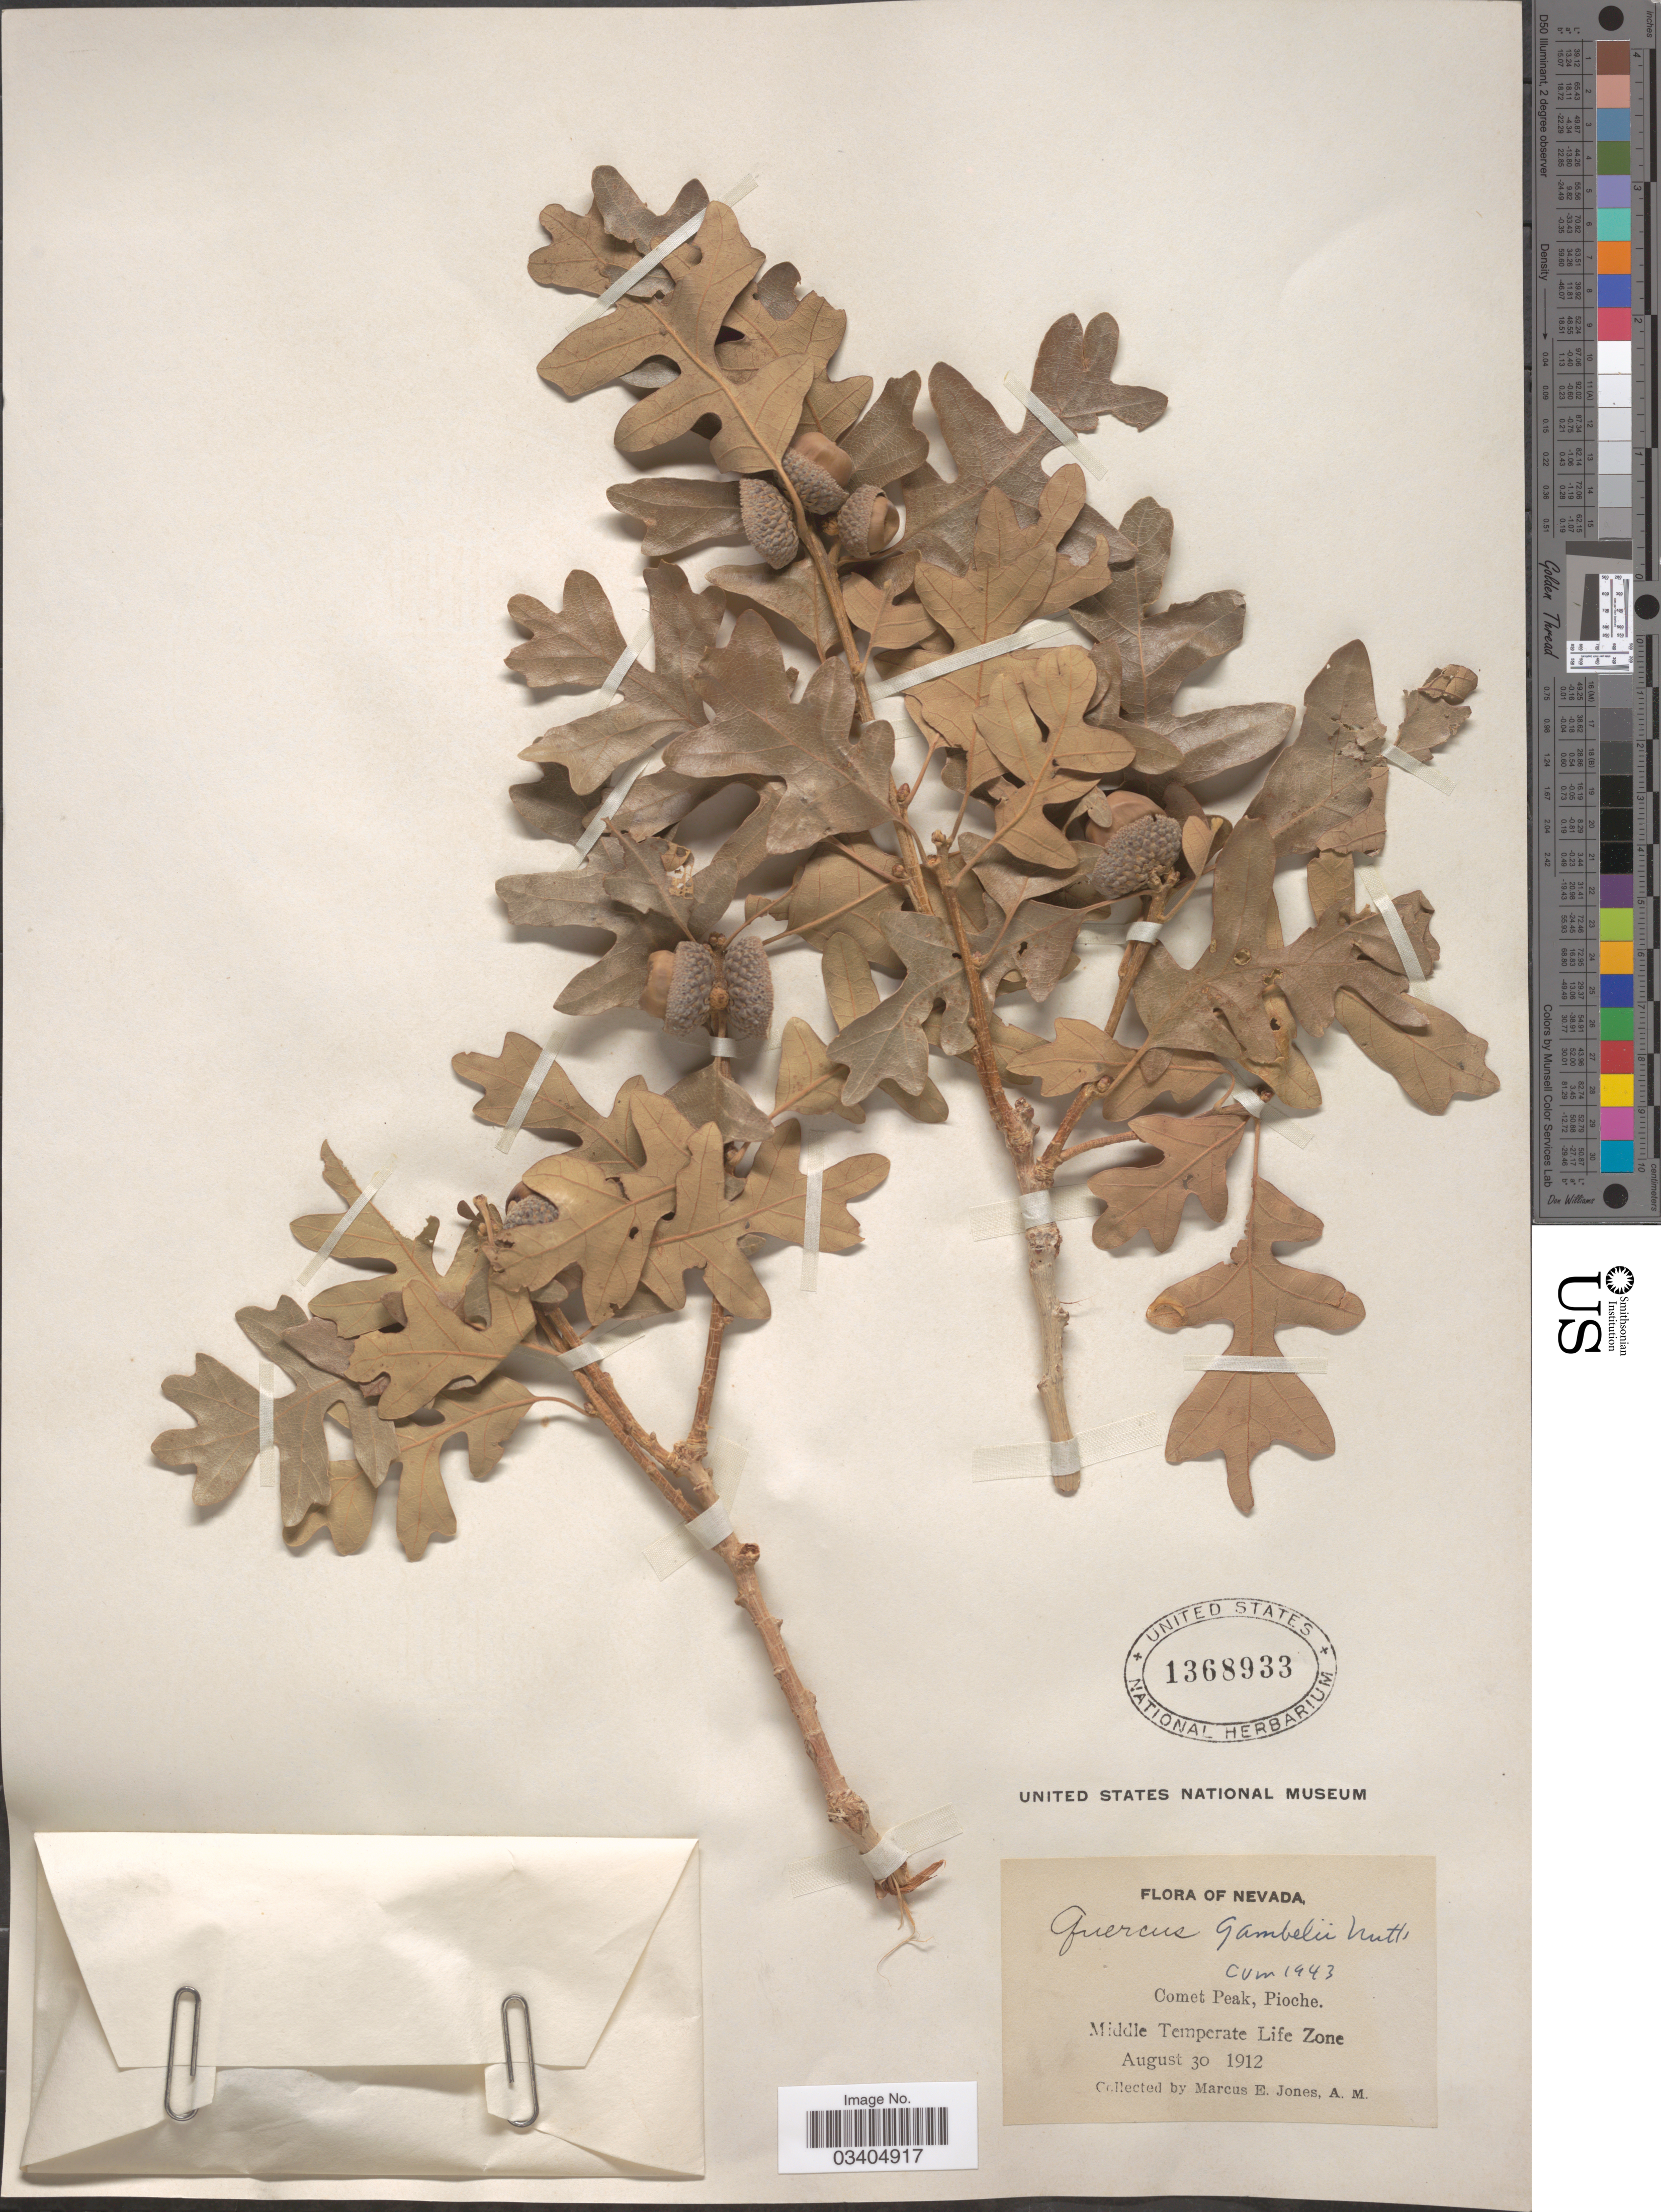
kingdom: Plantae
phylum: Tracheophyta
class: Magnoliopsida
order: Fagales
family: Fagaceae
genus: Quercus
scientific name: Quercus gambelii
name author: Nutt.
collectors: M. E. Jones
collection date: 1912-08-30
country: United States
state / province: Nevada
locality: Comet Peak, Pioche. Middle Temperate Life Zone.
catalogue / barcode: US 1368933